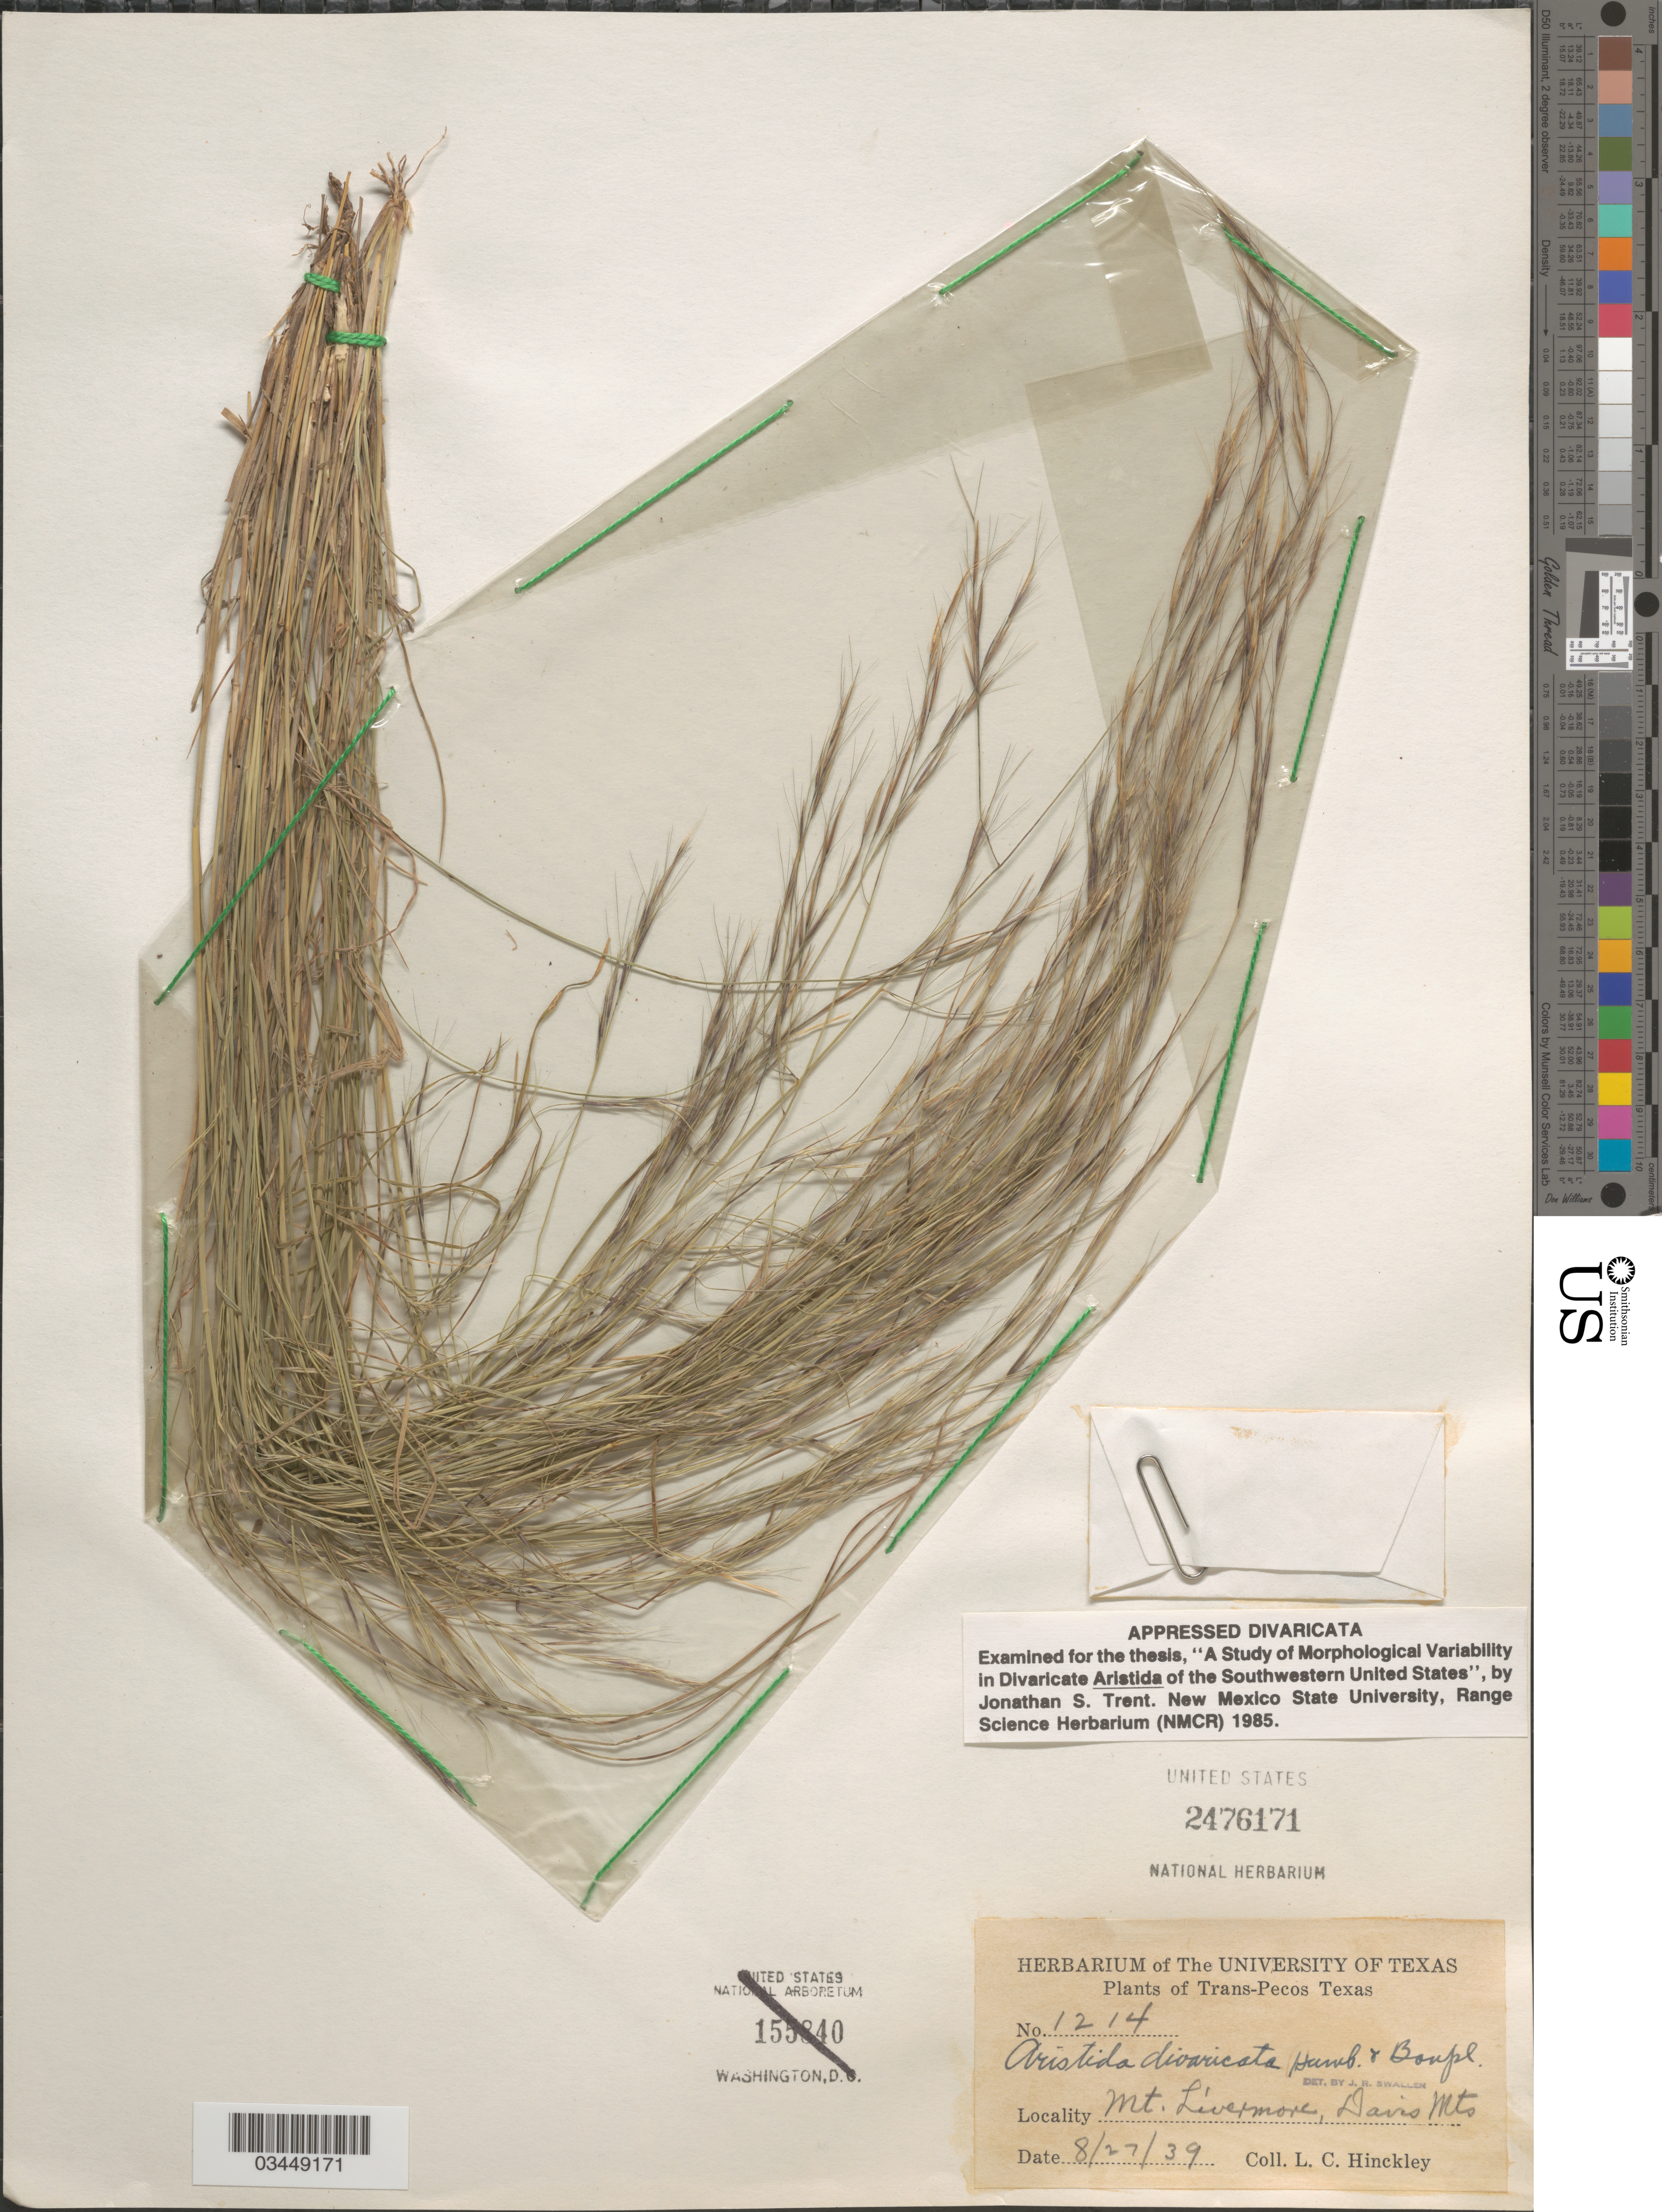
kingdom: Plantae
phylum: Tracheophyta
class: Liliopsida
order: Poales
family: Poaceae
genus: Aristida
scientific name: Aristida divaricata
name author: Humb. & Bonpl. ex Willd.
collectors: L. Hinckley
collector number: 1214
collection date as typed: Transcribed d/m/y: 27/8/39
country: United States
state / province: Texas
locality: Trans-Pecos. Mt. Livermore, Davis Mts.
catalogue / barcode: US 2476171